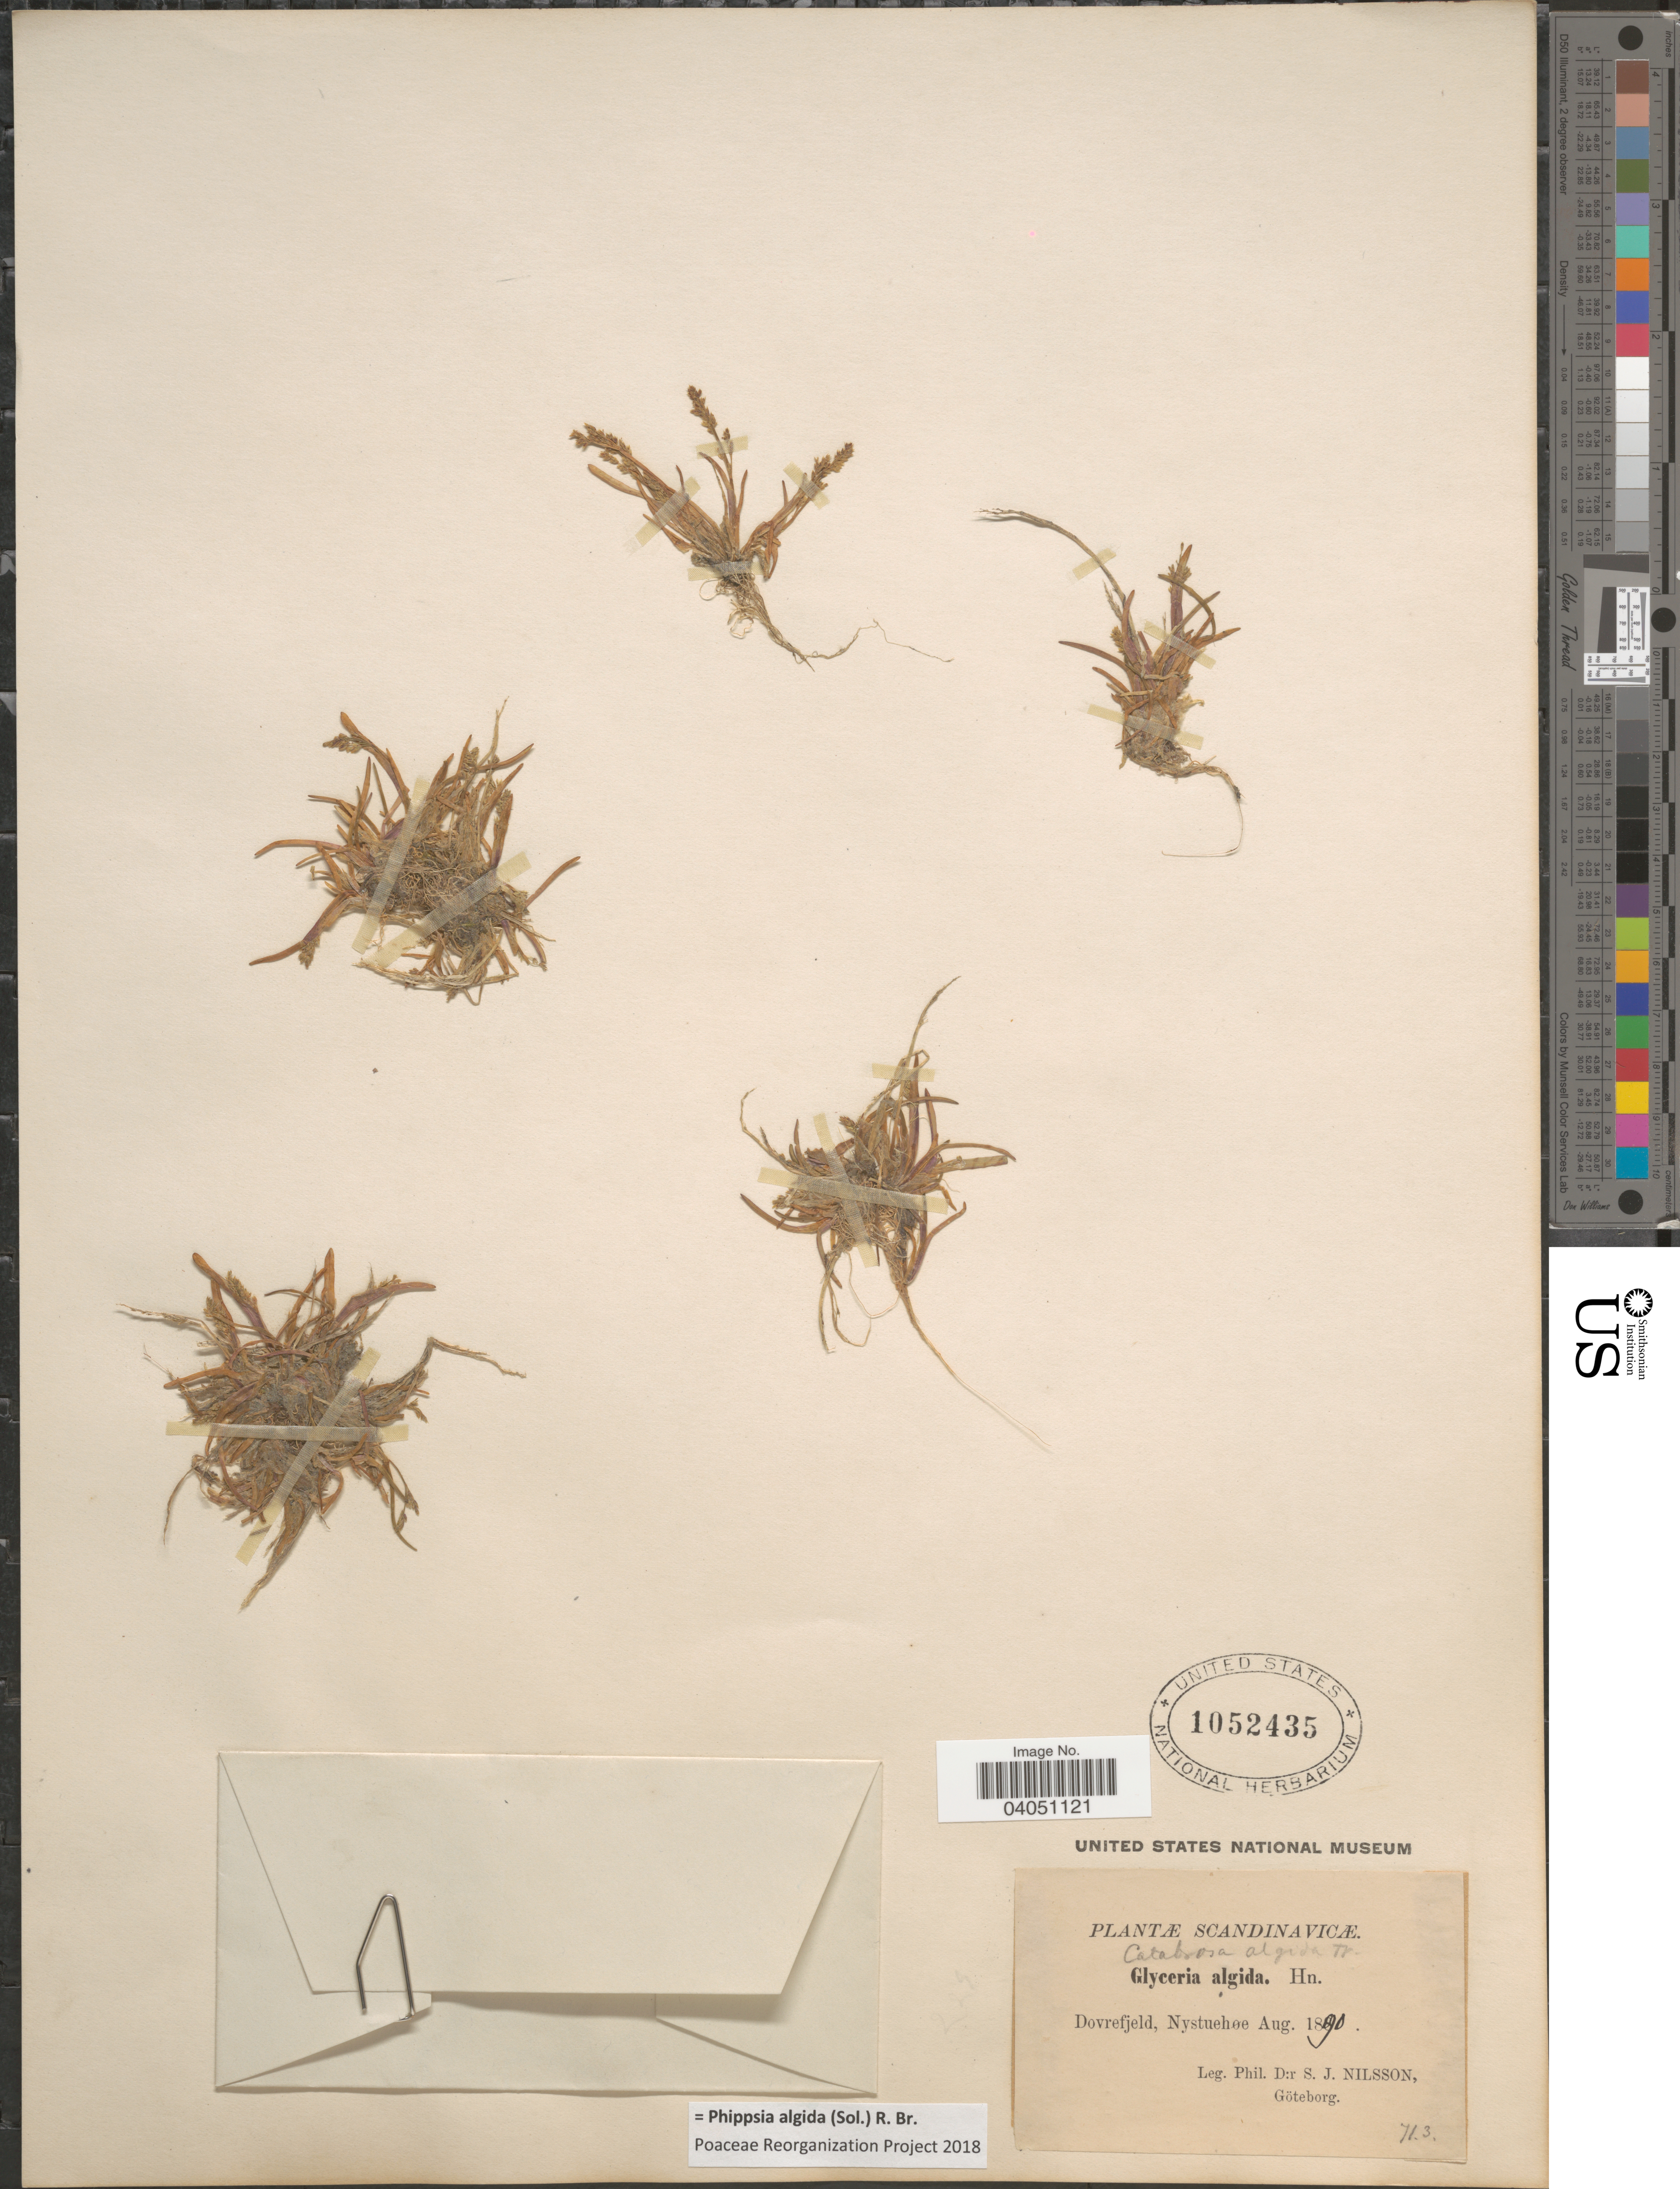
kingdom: Plantae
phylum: Tracheophyta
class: Liliopsida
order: Poales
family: Poaceae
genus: Phippsia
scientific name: Phippsia algida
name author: (Sol.) R. Br.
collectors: S. Nilsson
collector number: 713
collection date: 1890-08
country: Norway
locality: Scandinavicæ. Dovrefjeld, Nystuehøe.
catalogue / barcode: US 1052435